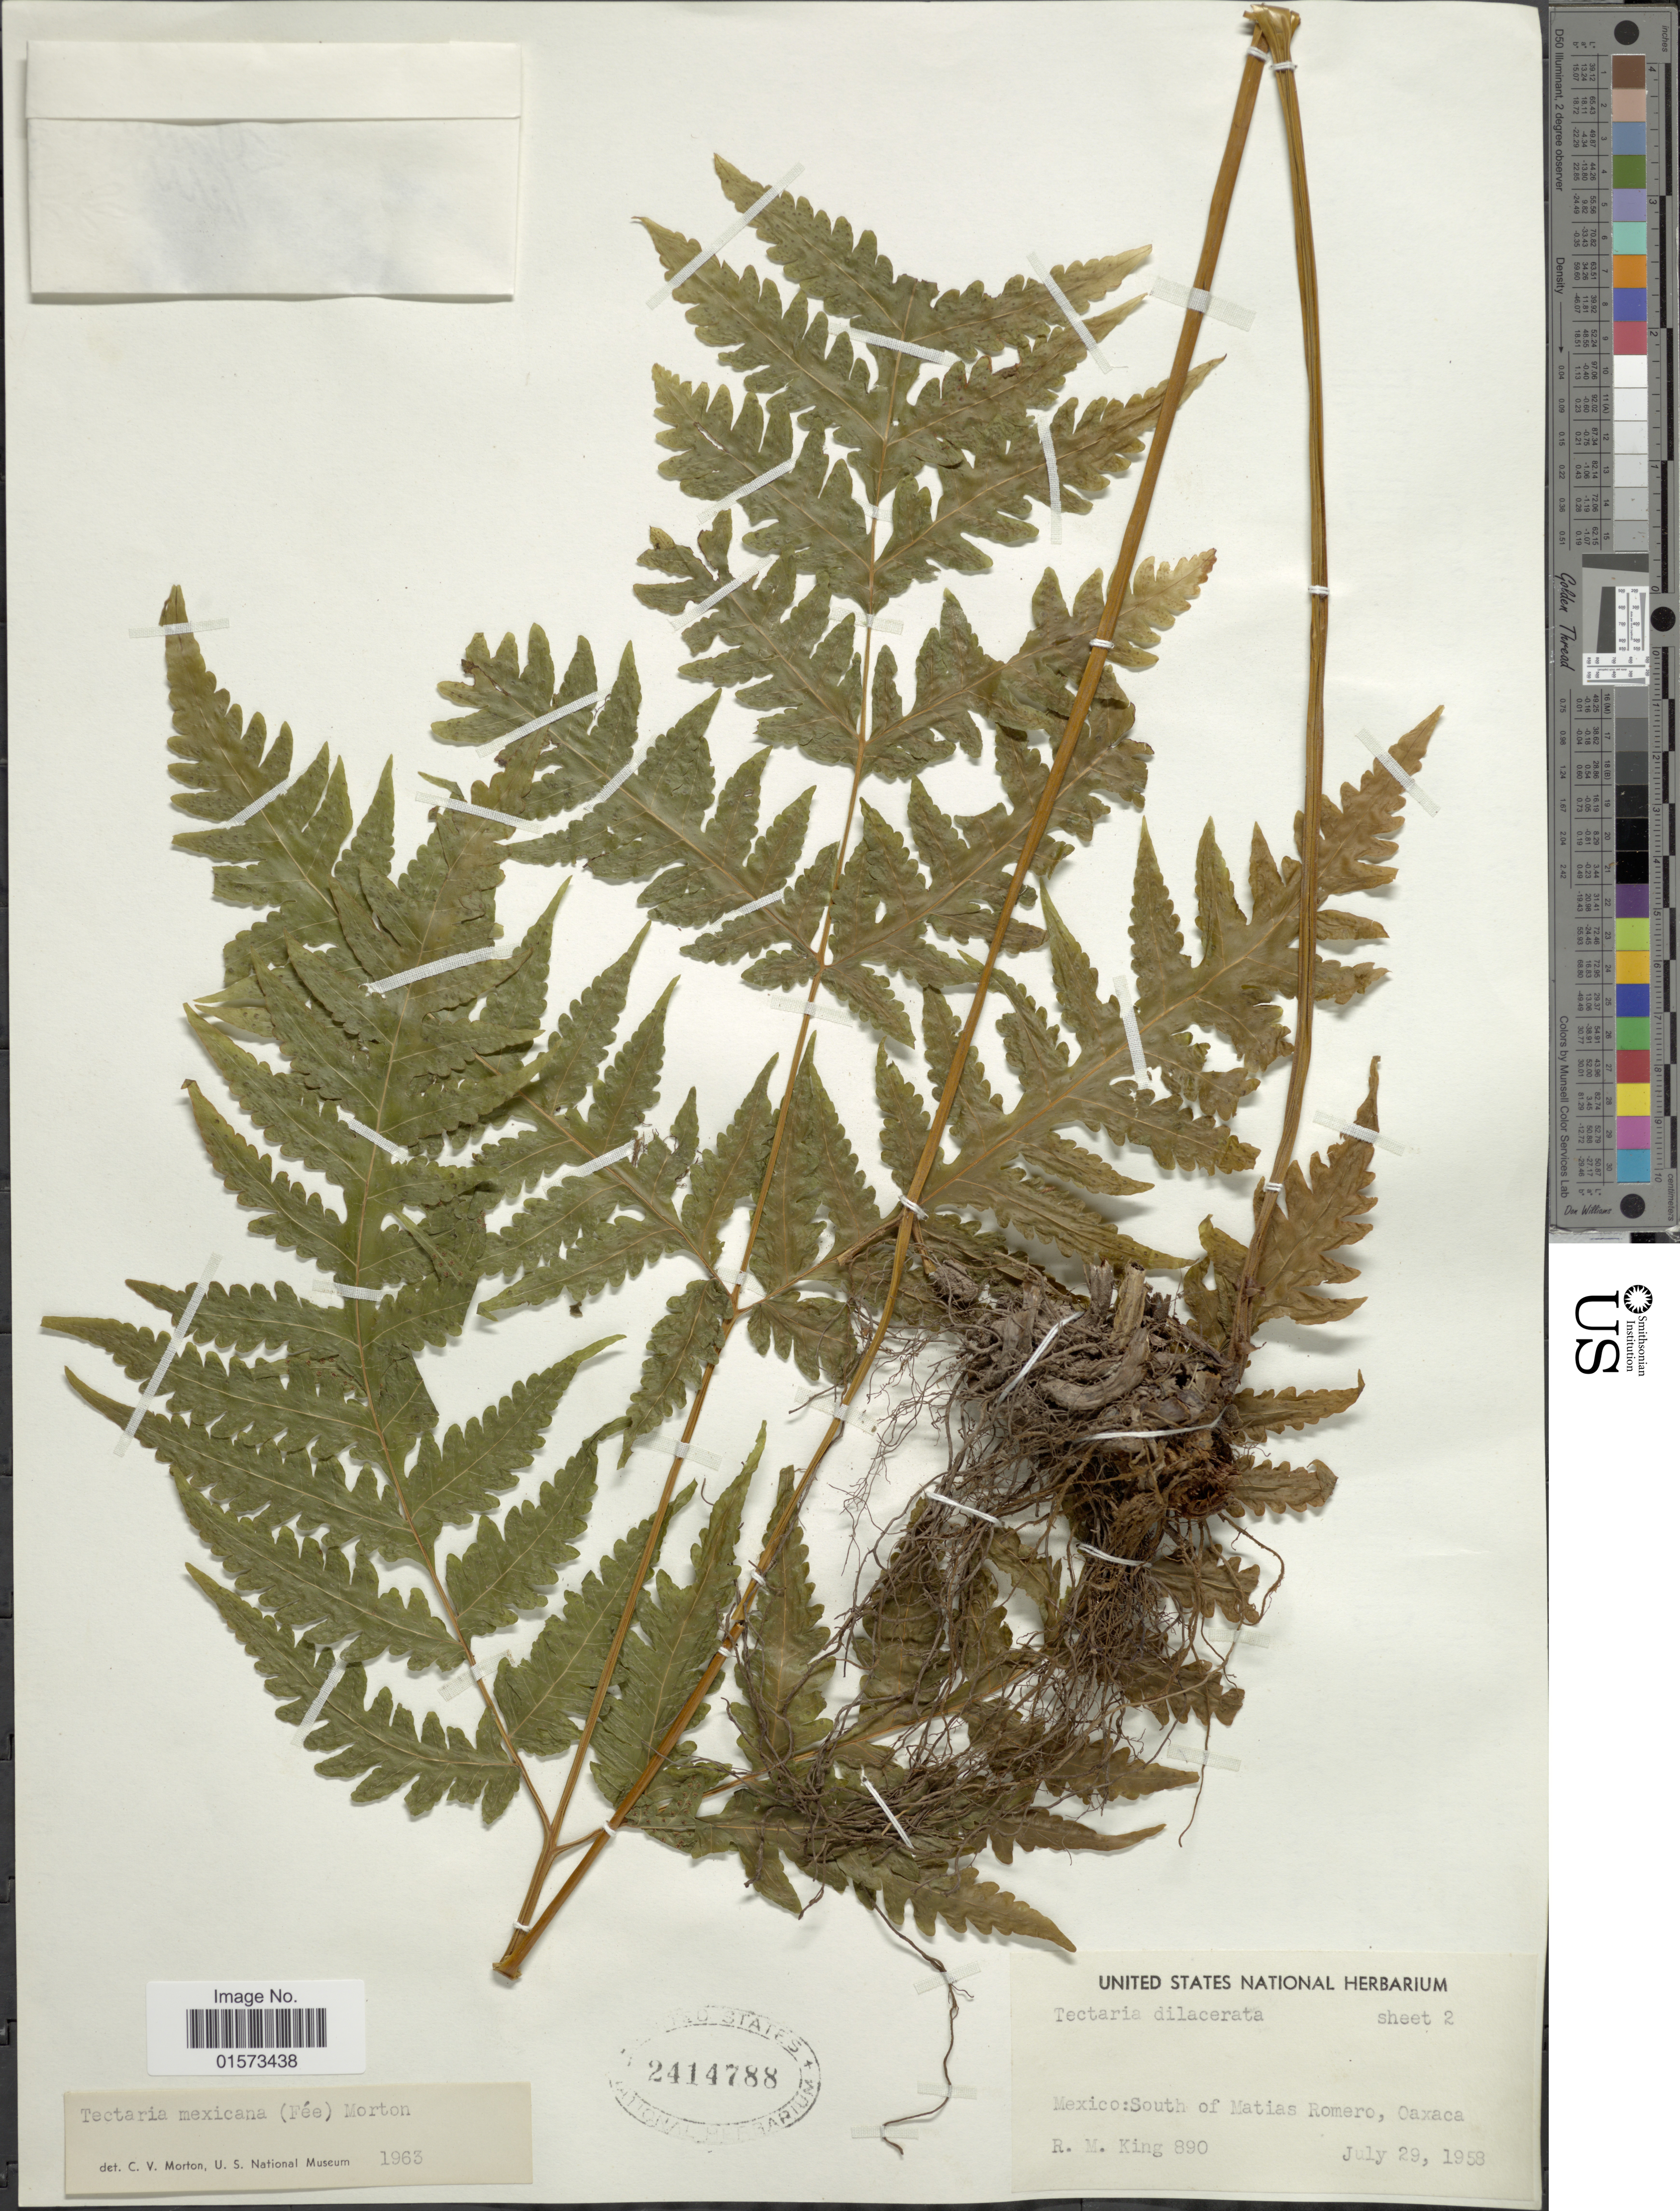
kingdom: Plantae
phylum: Tracheophyta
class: Polypodiopsida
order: Polypodiales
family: Tectariaceae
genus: Tectaria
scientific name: Tectaria mexicana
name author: (Fée) C.V. Morton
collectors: R. M. King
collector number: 890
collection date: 1958-07-29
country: Mexico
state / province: Oaxaca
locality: Mexico: South of Matias Romero, Oaxaca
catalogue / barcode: US 2414788